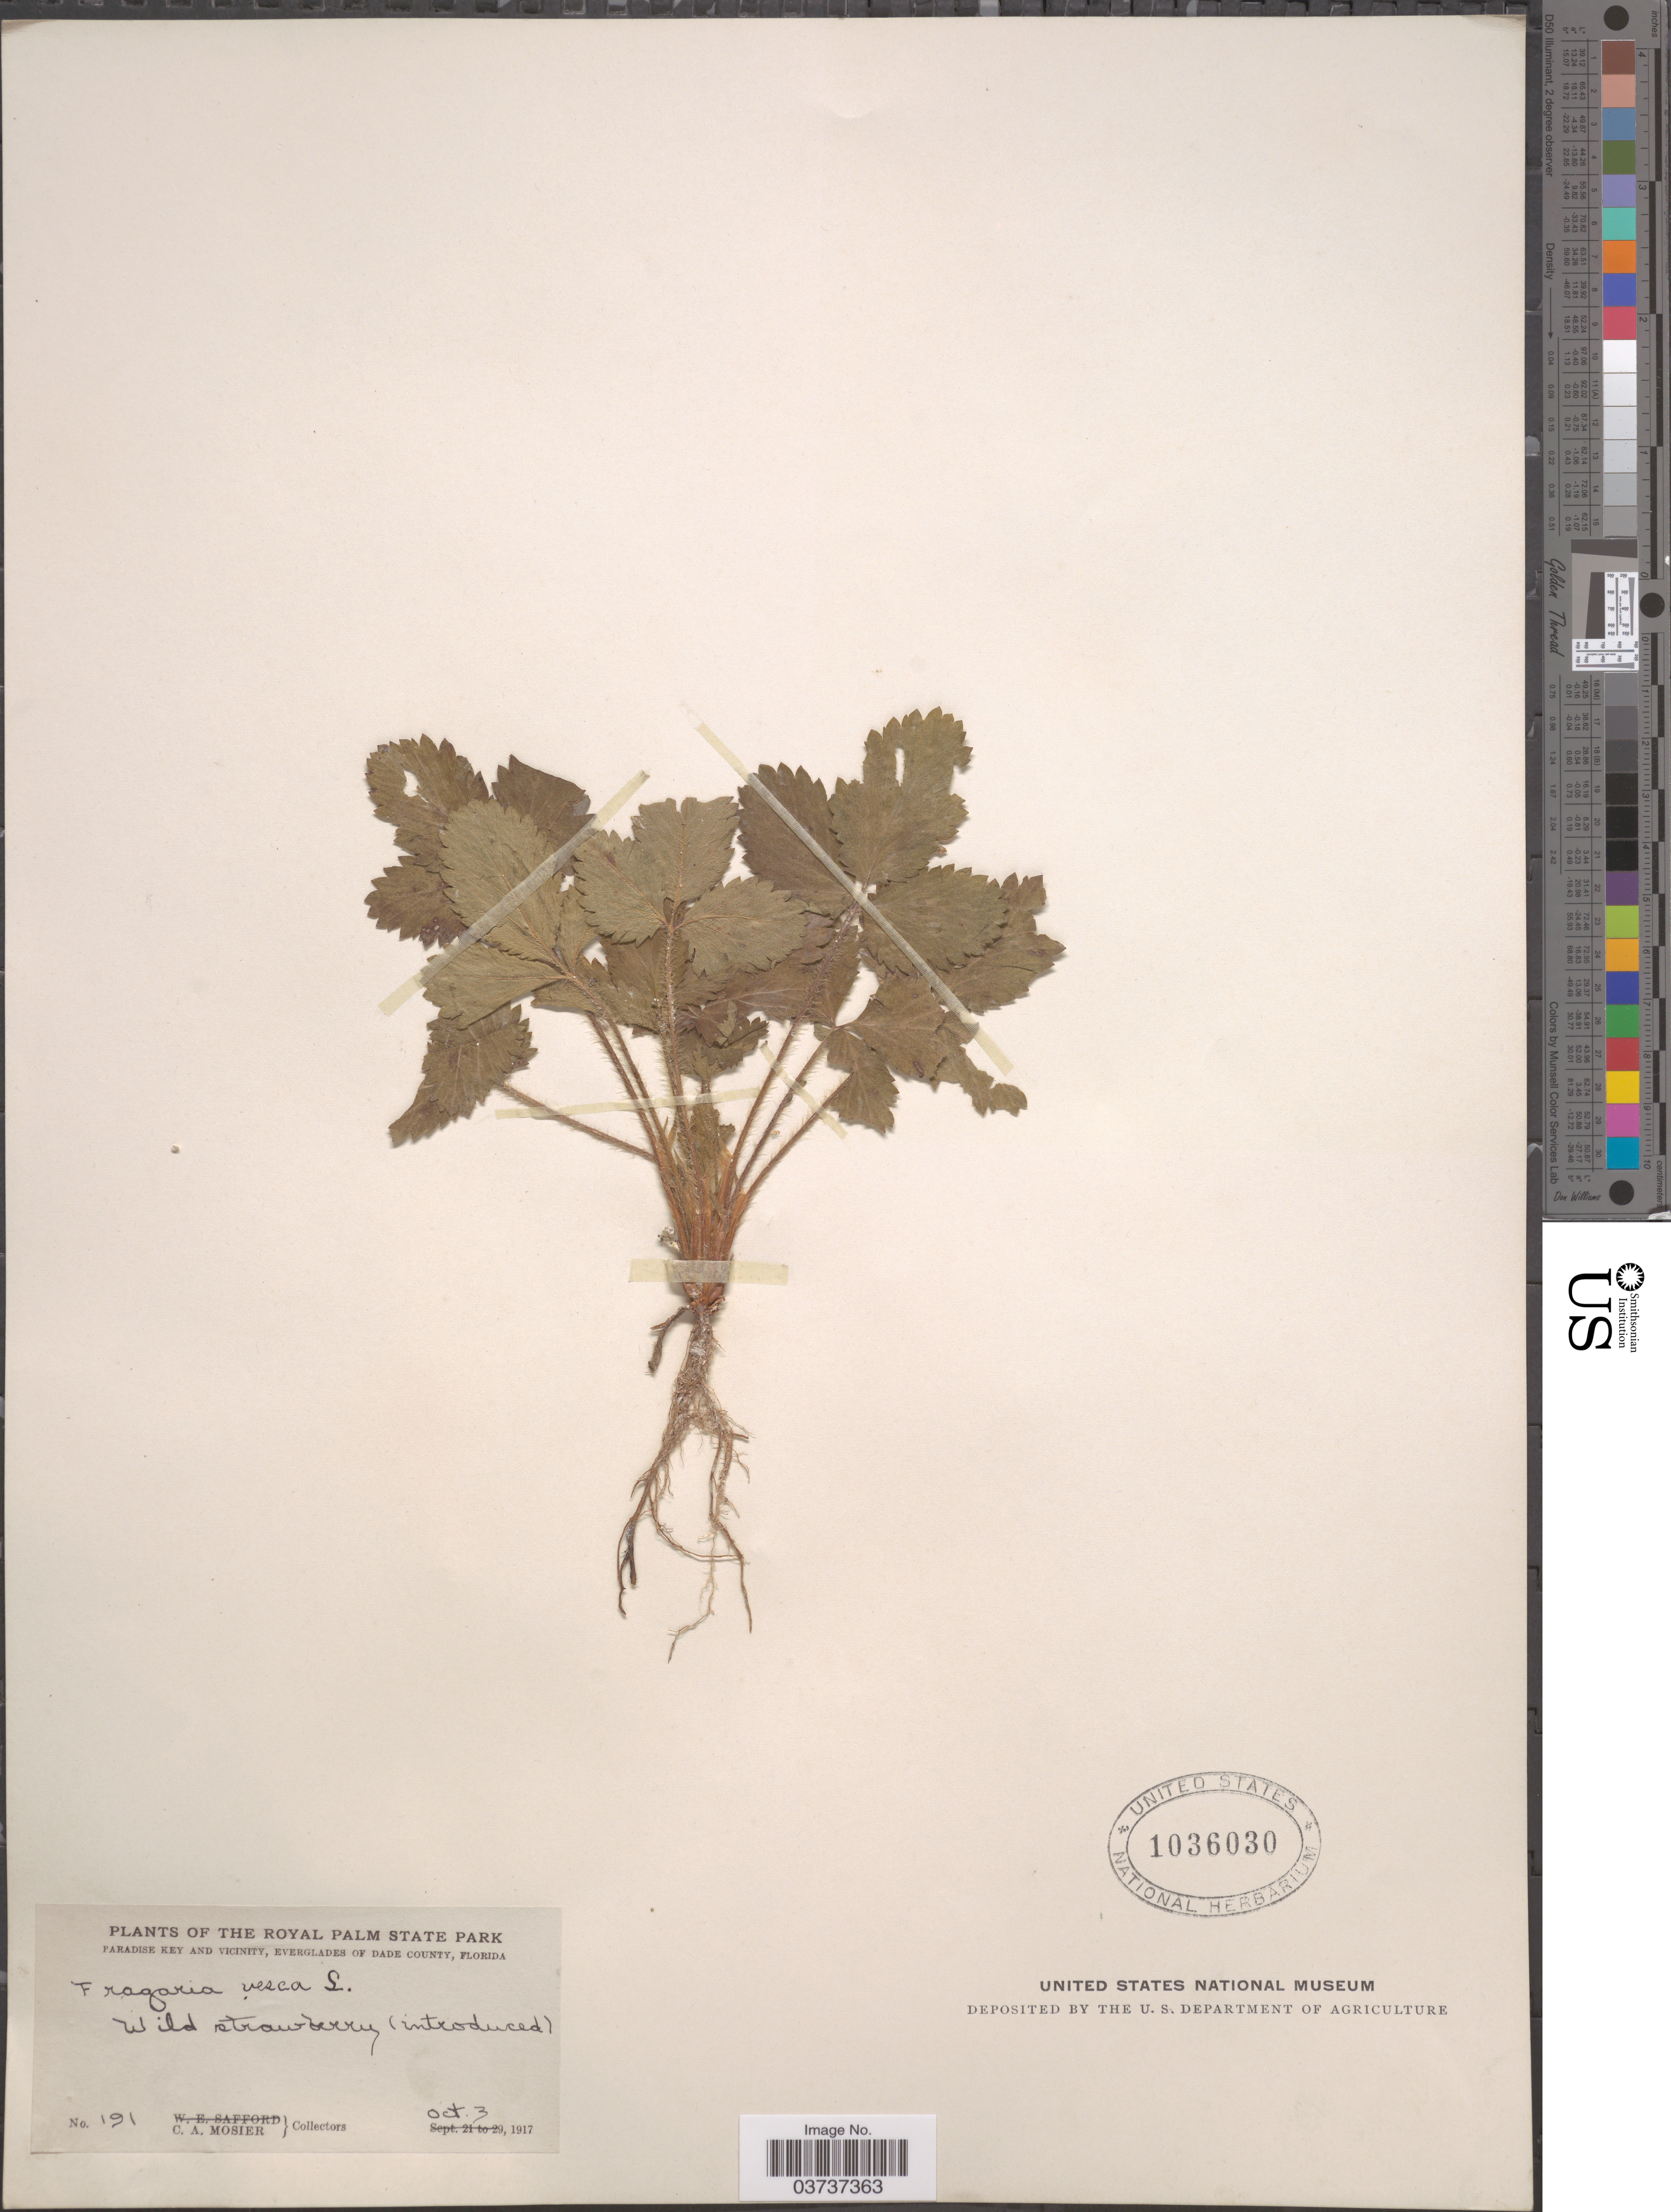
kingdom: Plantae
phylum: Tracheophyta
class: Magnoliopsida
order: Rosales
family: Rosaceae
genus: Fragaria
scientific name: Fragaria vesca subsp. americana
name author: (Porter) Staudt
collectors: C. A. Mosier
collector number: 191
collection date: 1917-10-03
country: United States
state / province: Florida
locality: The Royal Palm State Park. Paradise Key and vicinity, Everglades of Dade County.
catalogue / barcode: US 1036030